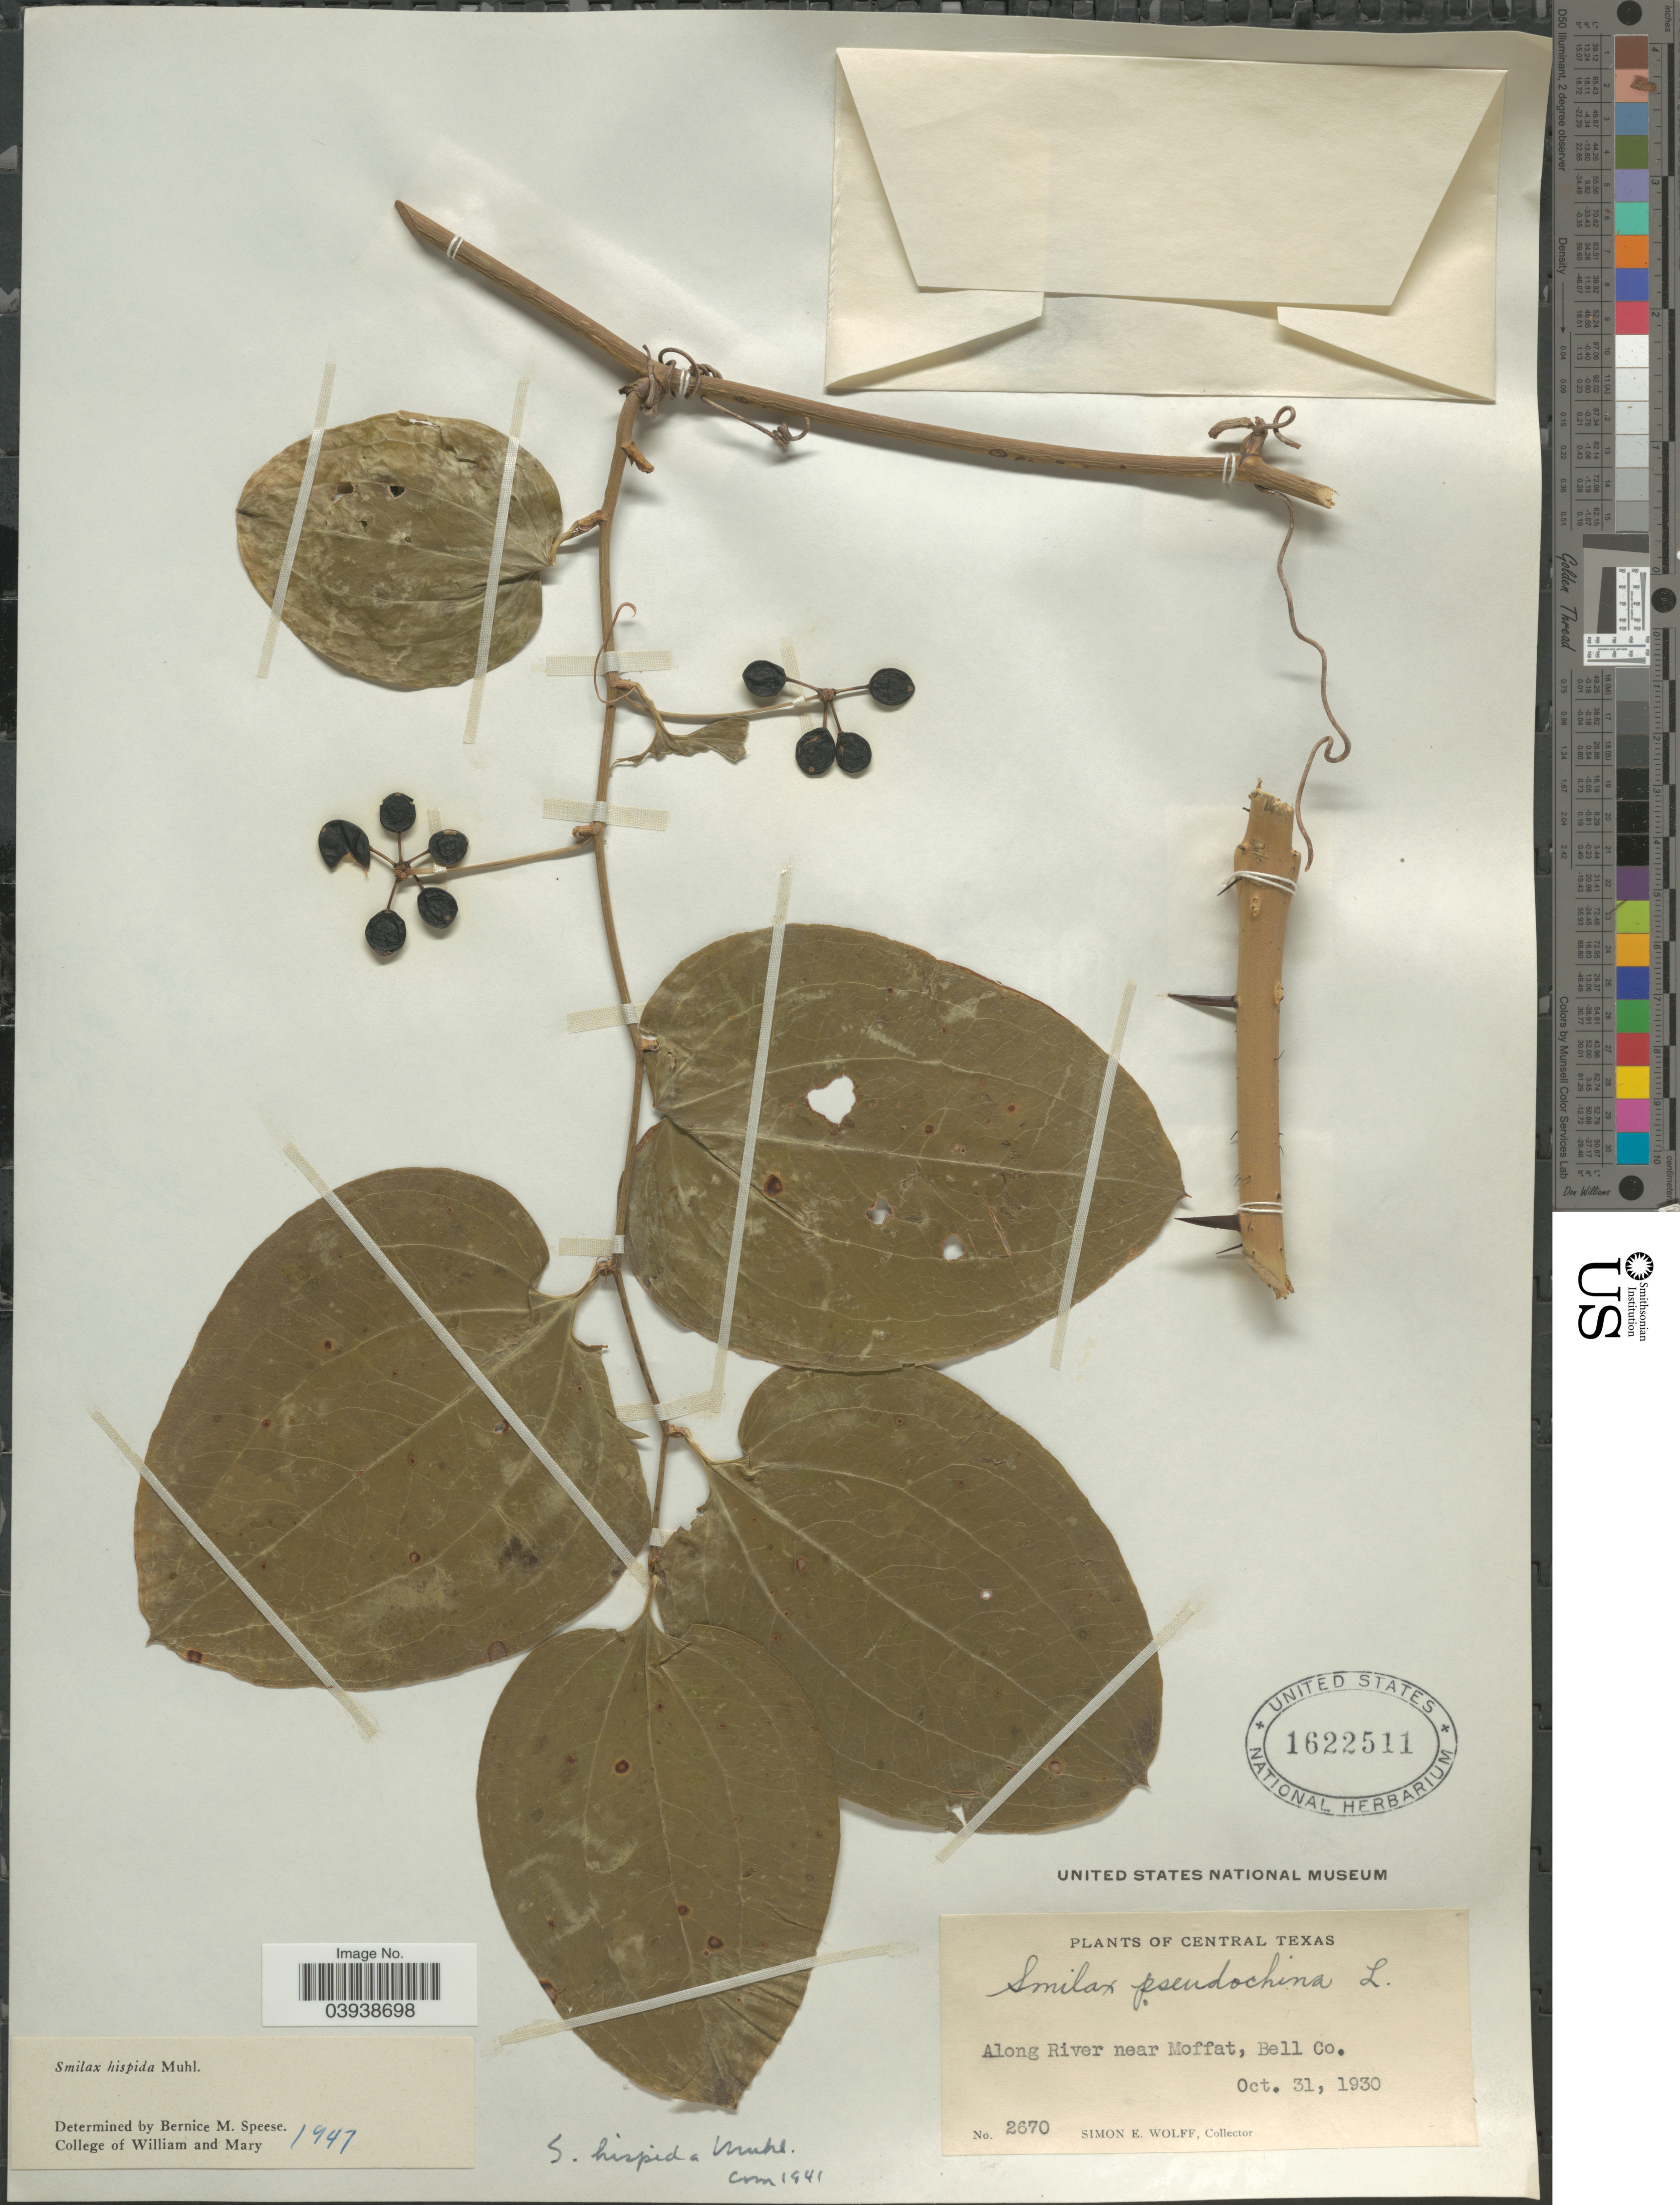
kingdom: Plantae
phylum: Tracheophyta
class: Liliopsida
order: Liliales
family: Smilacaceae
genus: Smilax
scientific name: Smilax hispida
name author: Raf.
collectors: S. E. Wolff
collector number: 2670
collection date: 1930-10-31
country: United States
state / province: Texas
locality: Central Texas. Along River near Moffat, Bell Co.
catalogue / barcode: US 1622511